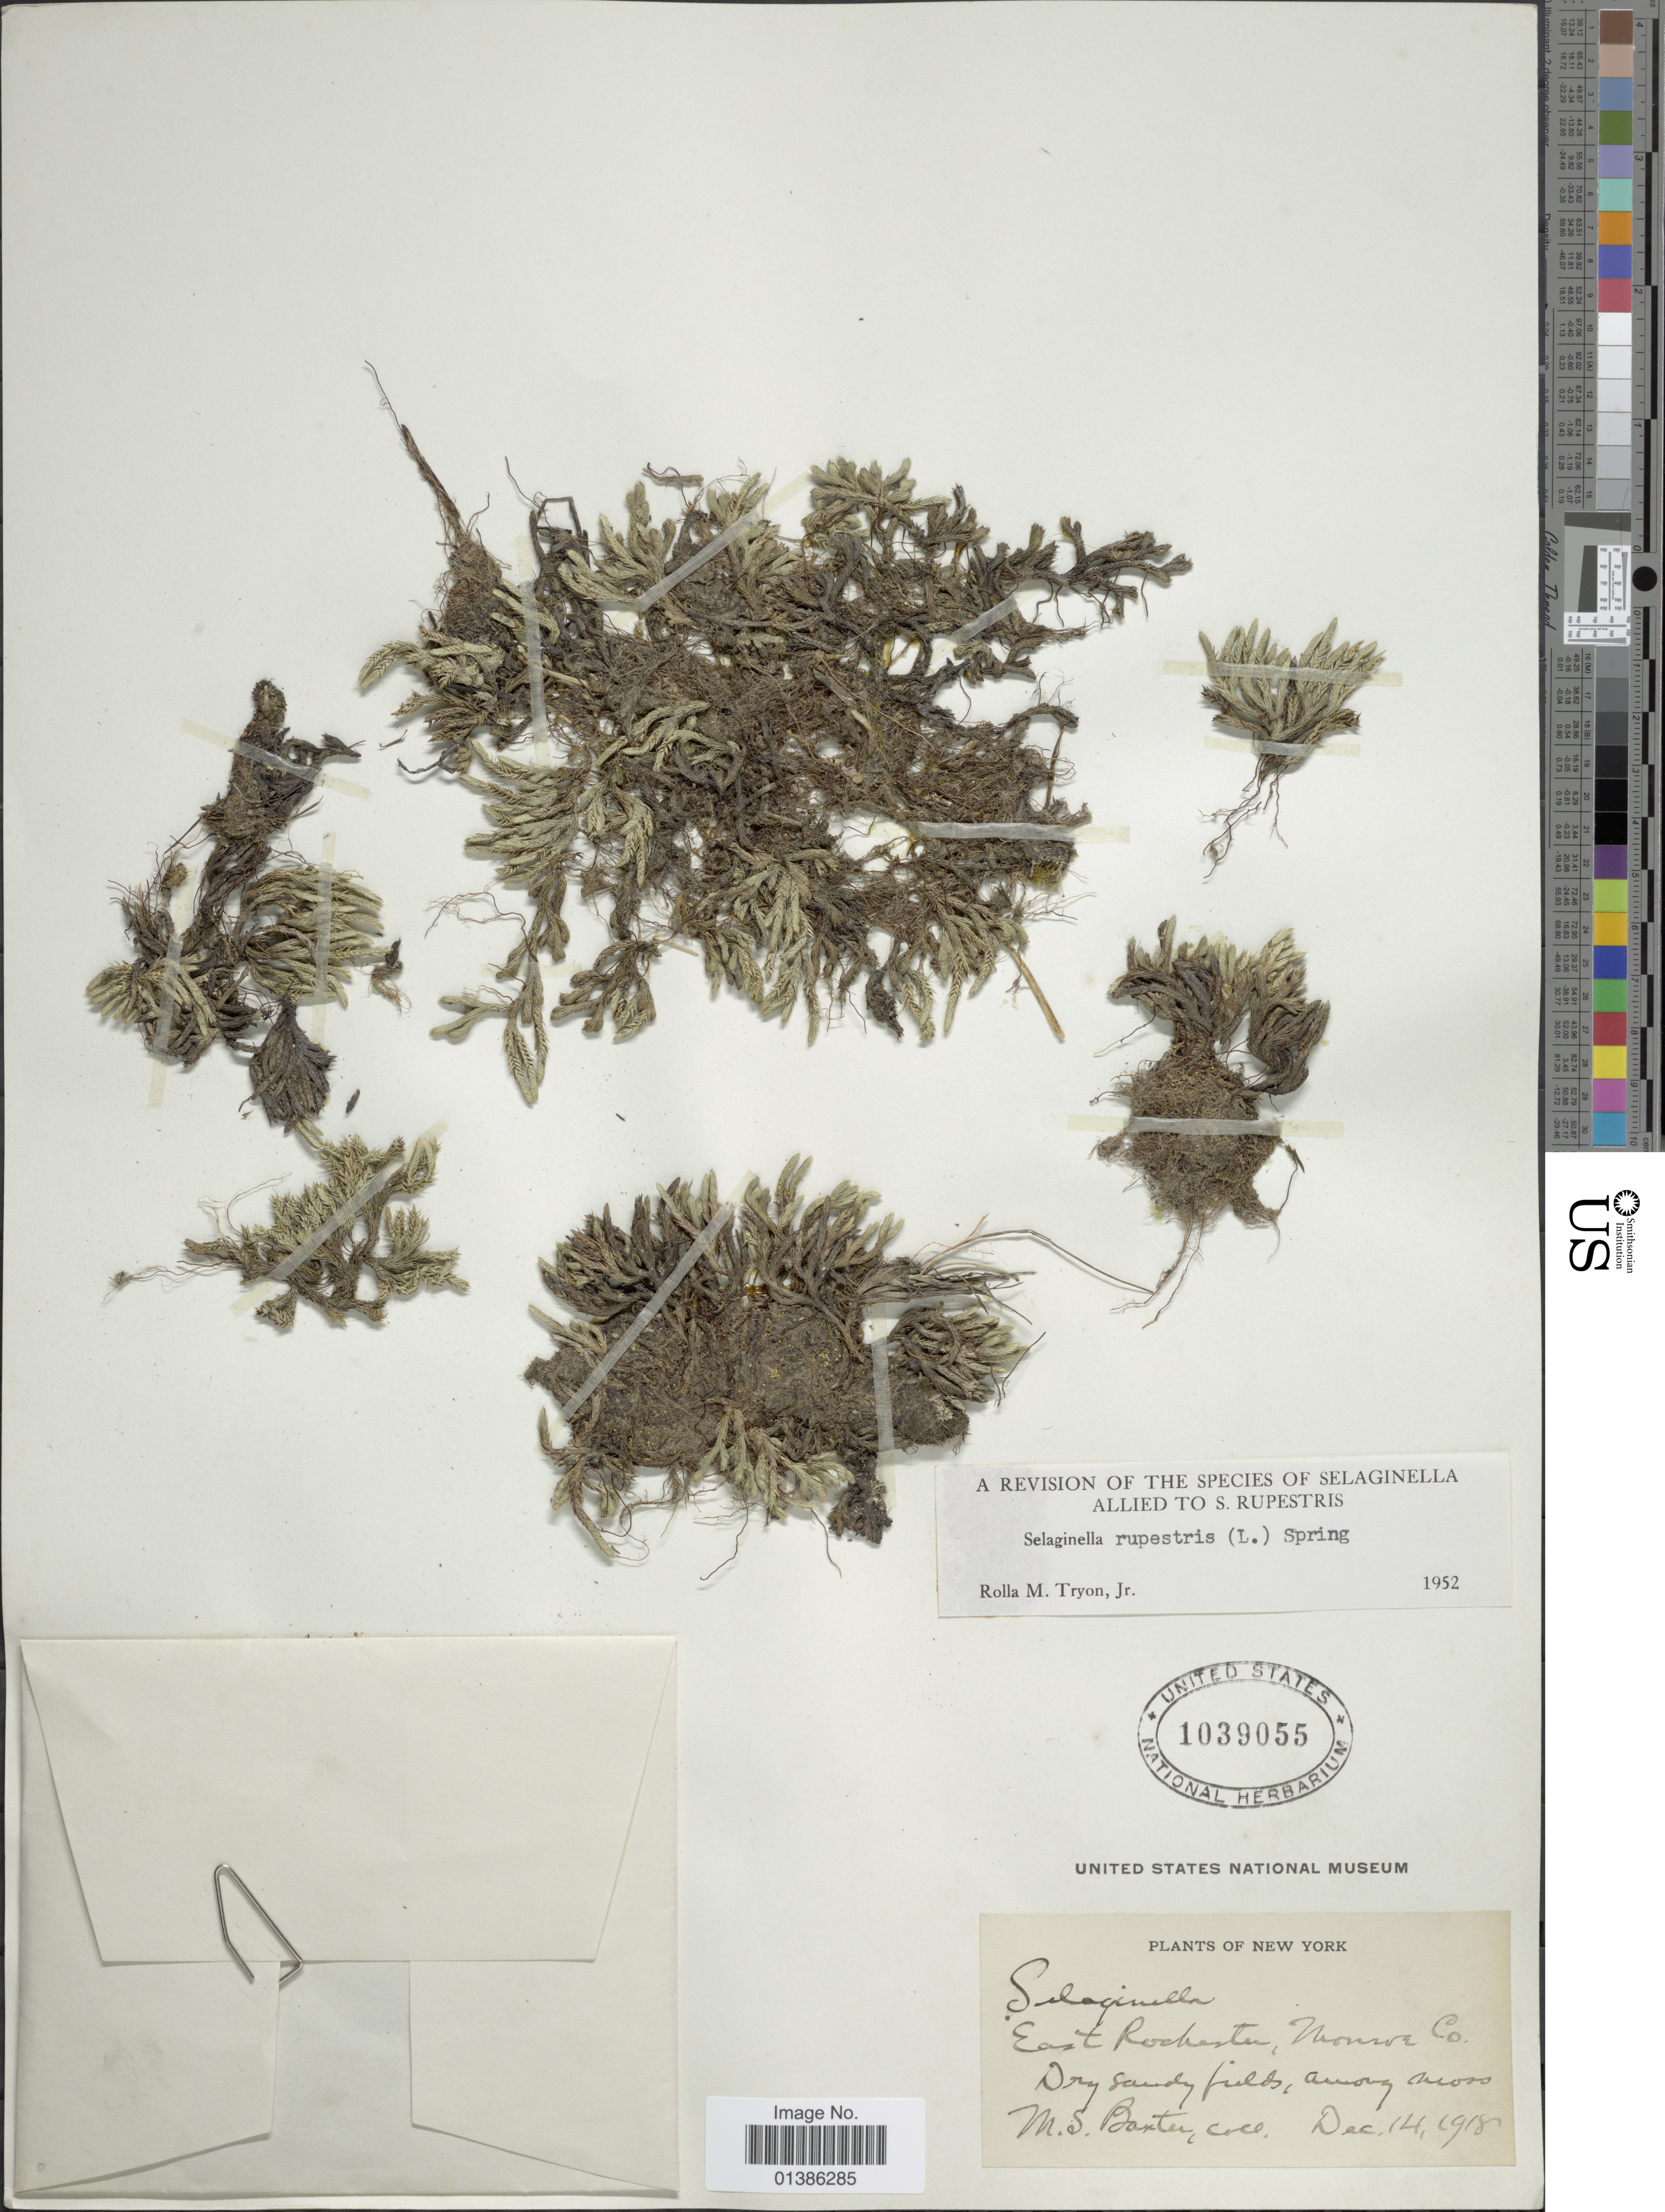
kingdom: Plantae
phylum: Tracheophyta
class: Lycopodiopsida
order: Selaginellales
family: Selaginellaceae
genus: Selaginella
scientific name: Selaginella rupestris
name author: (L.) Spring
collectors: M. Baxter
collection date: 1918-12-14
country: United States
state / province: New York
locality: East Rockester, Monroe Co.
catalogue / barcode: US 1039055